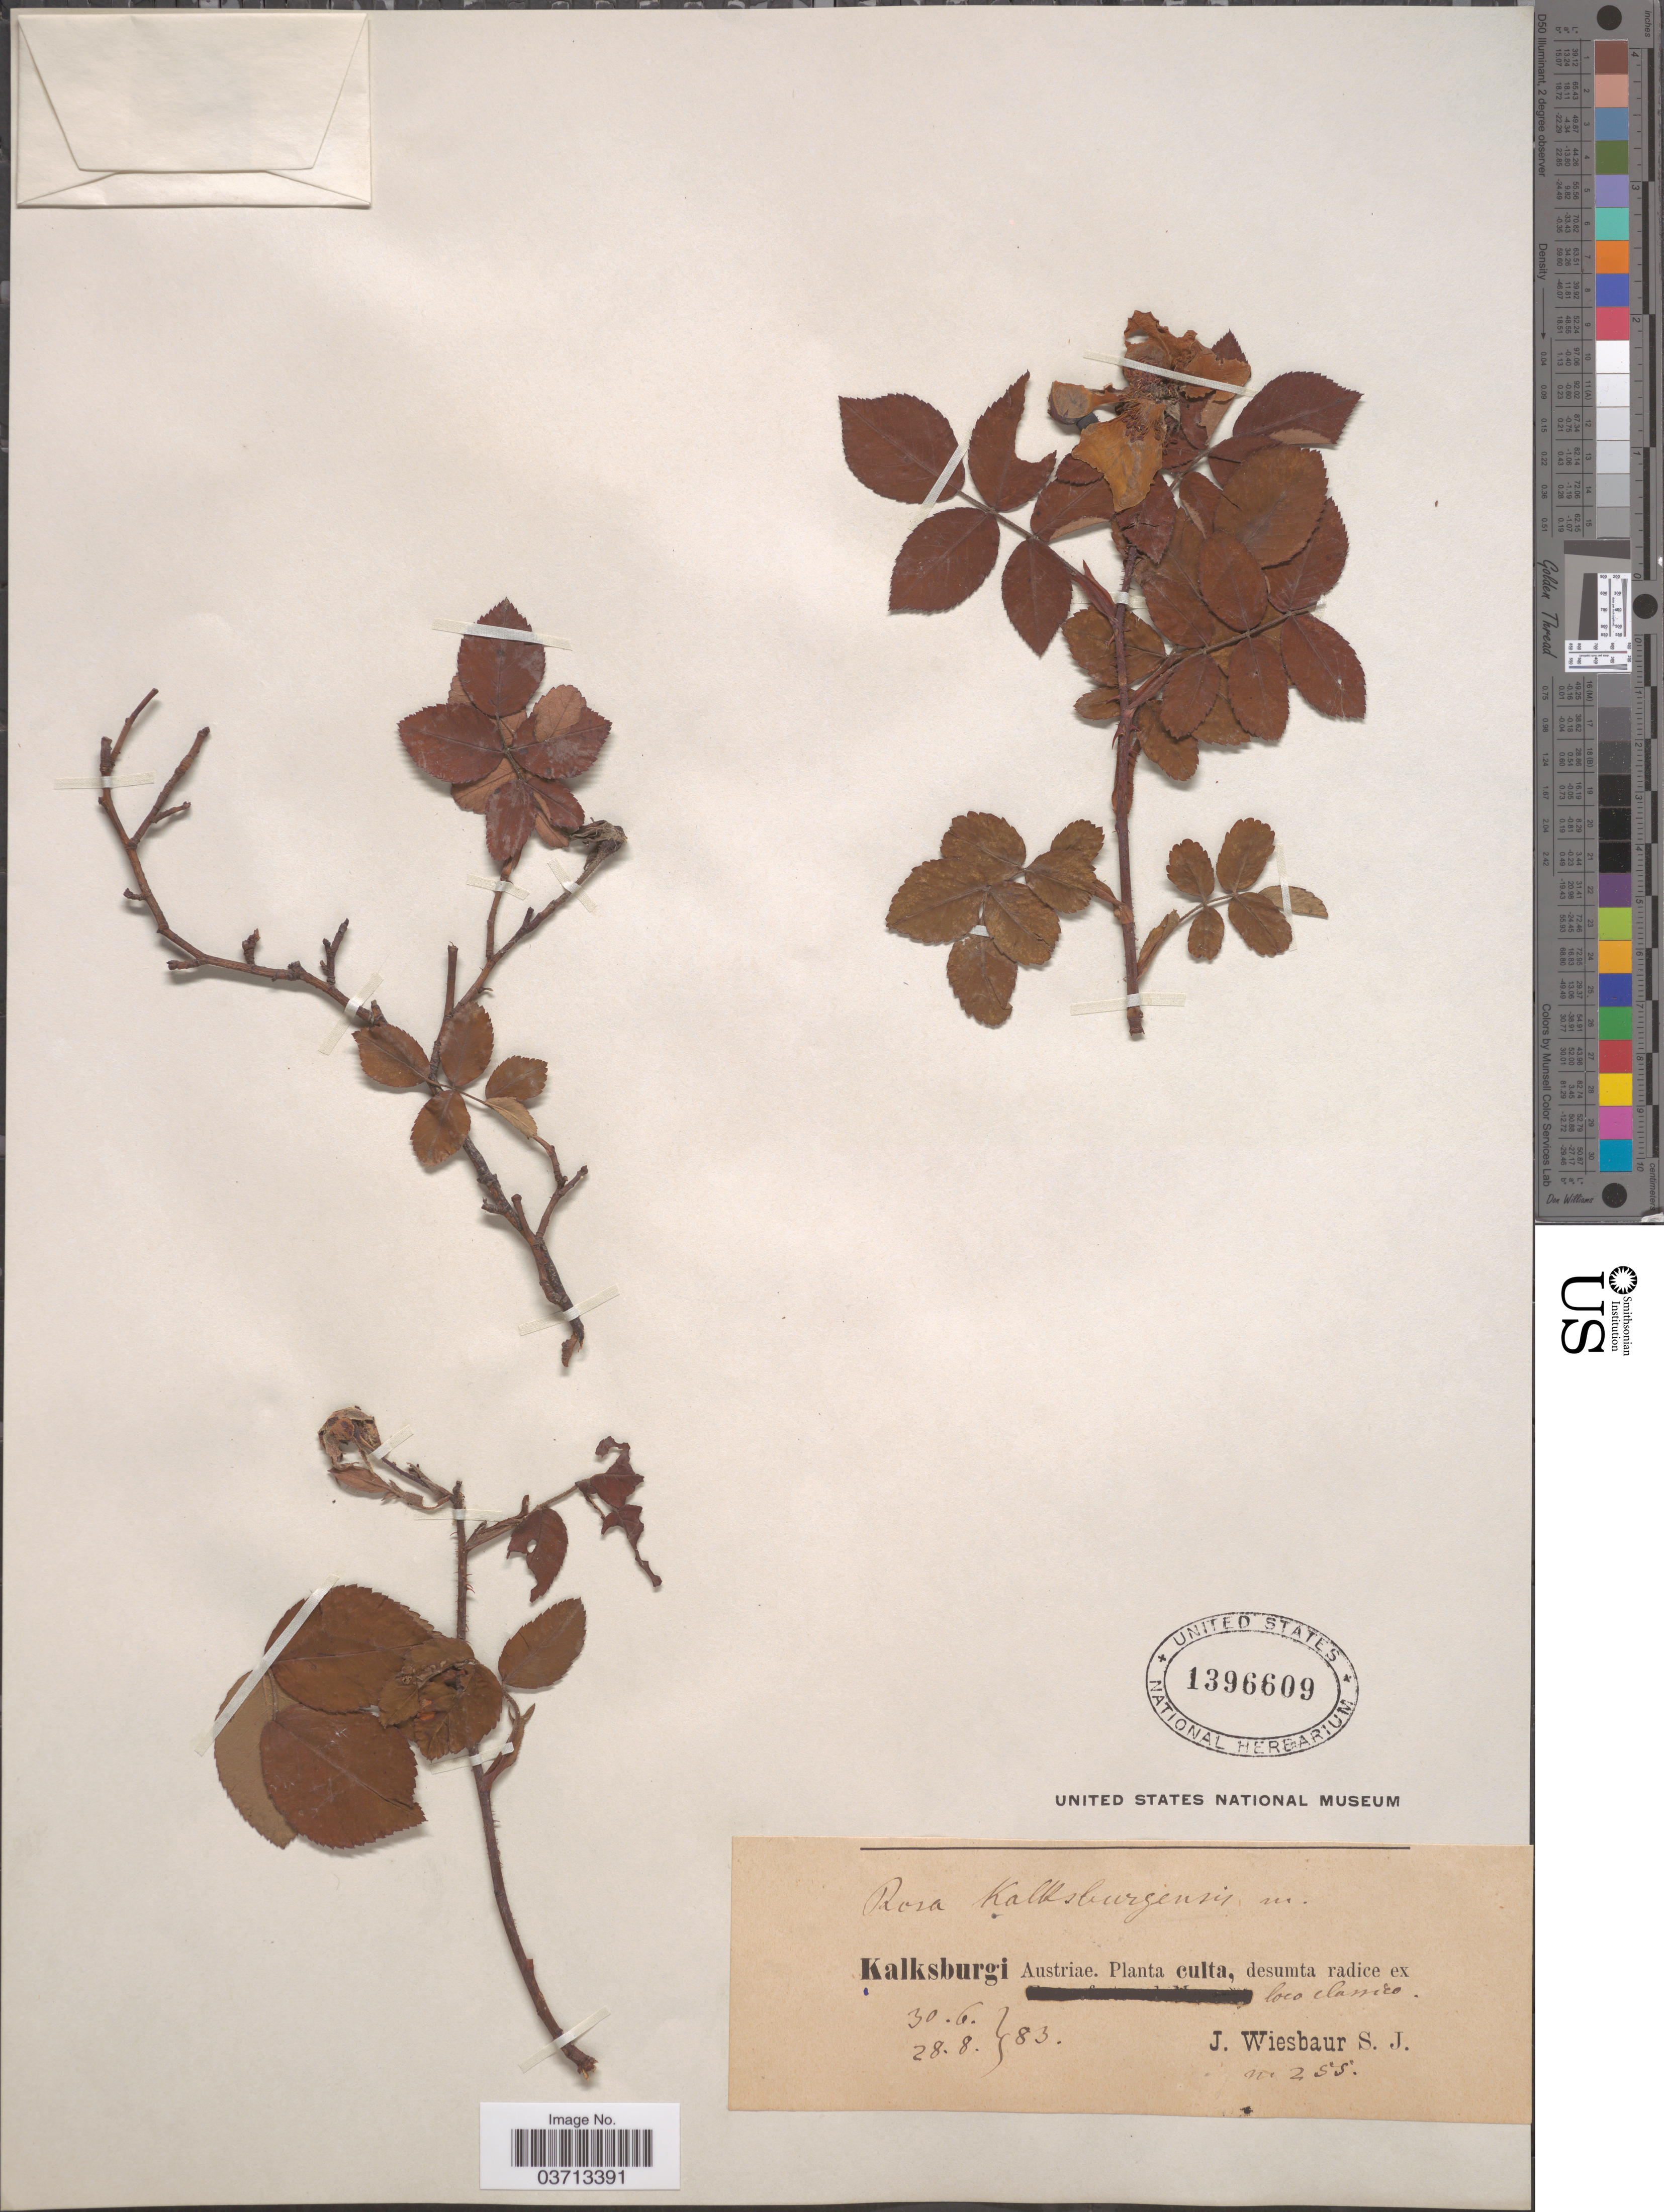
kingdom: Plantae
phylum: Tracheophyta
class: Magnoliopsida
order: Rosales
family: Rosaceae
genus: Rosa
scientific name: Rosa x kalksburgensis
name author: Wiesb.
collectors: J. Wiesbaur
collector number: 255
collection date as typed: Transcribed d/m/y: 30/6/83 to 28/8/83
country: Austria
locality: Kalksburgi Austriae.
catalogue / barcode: US 1396609